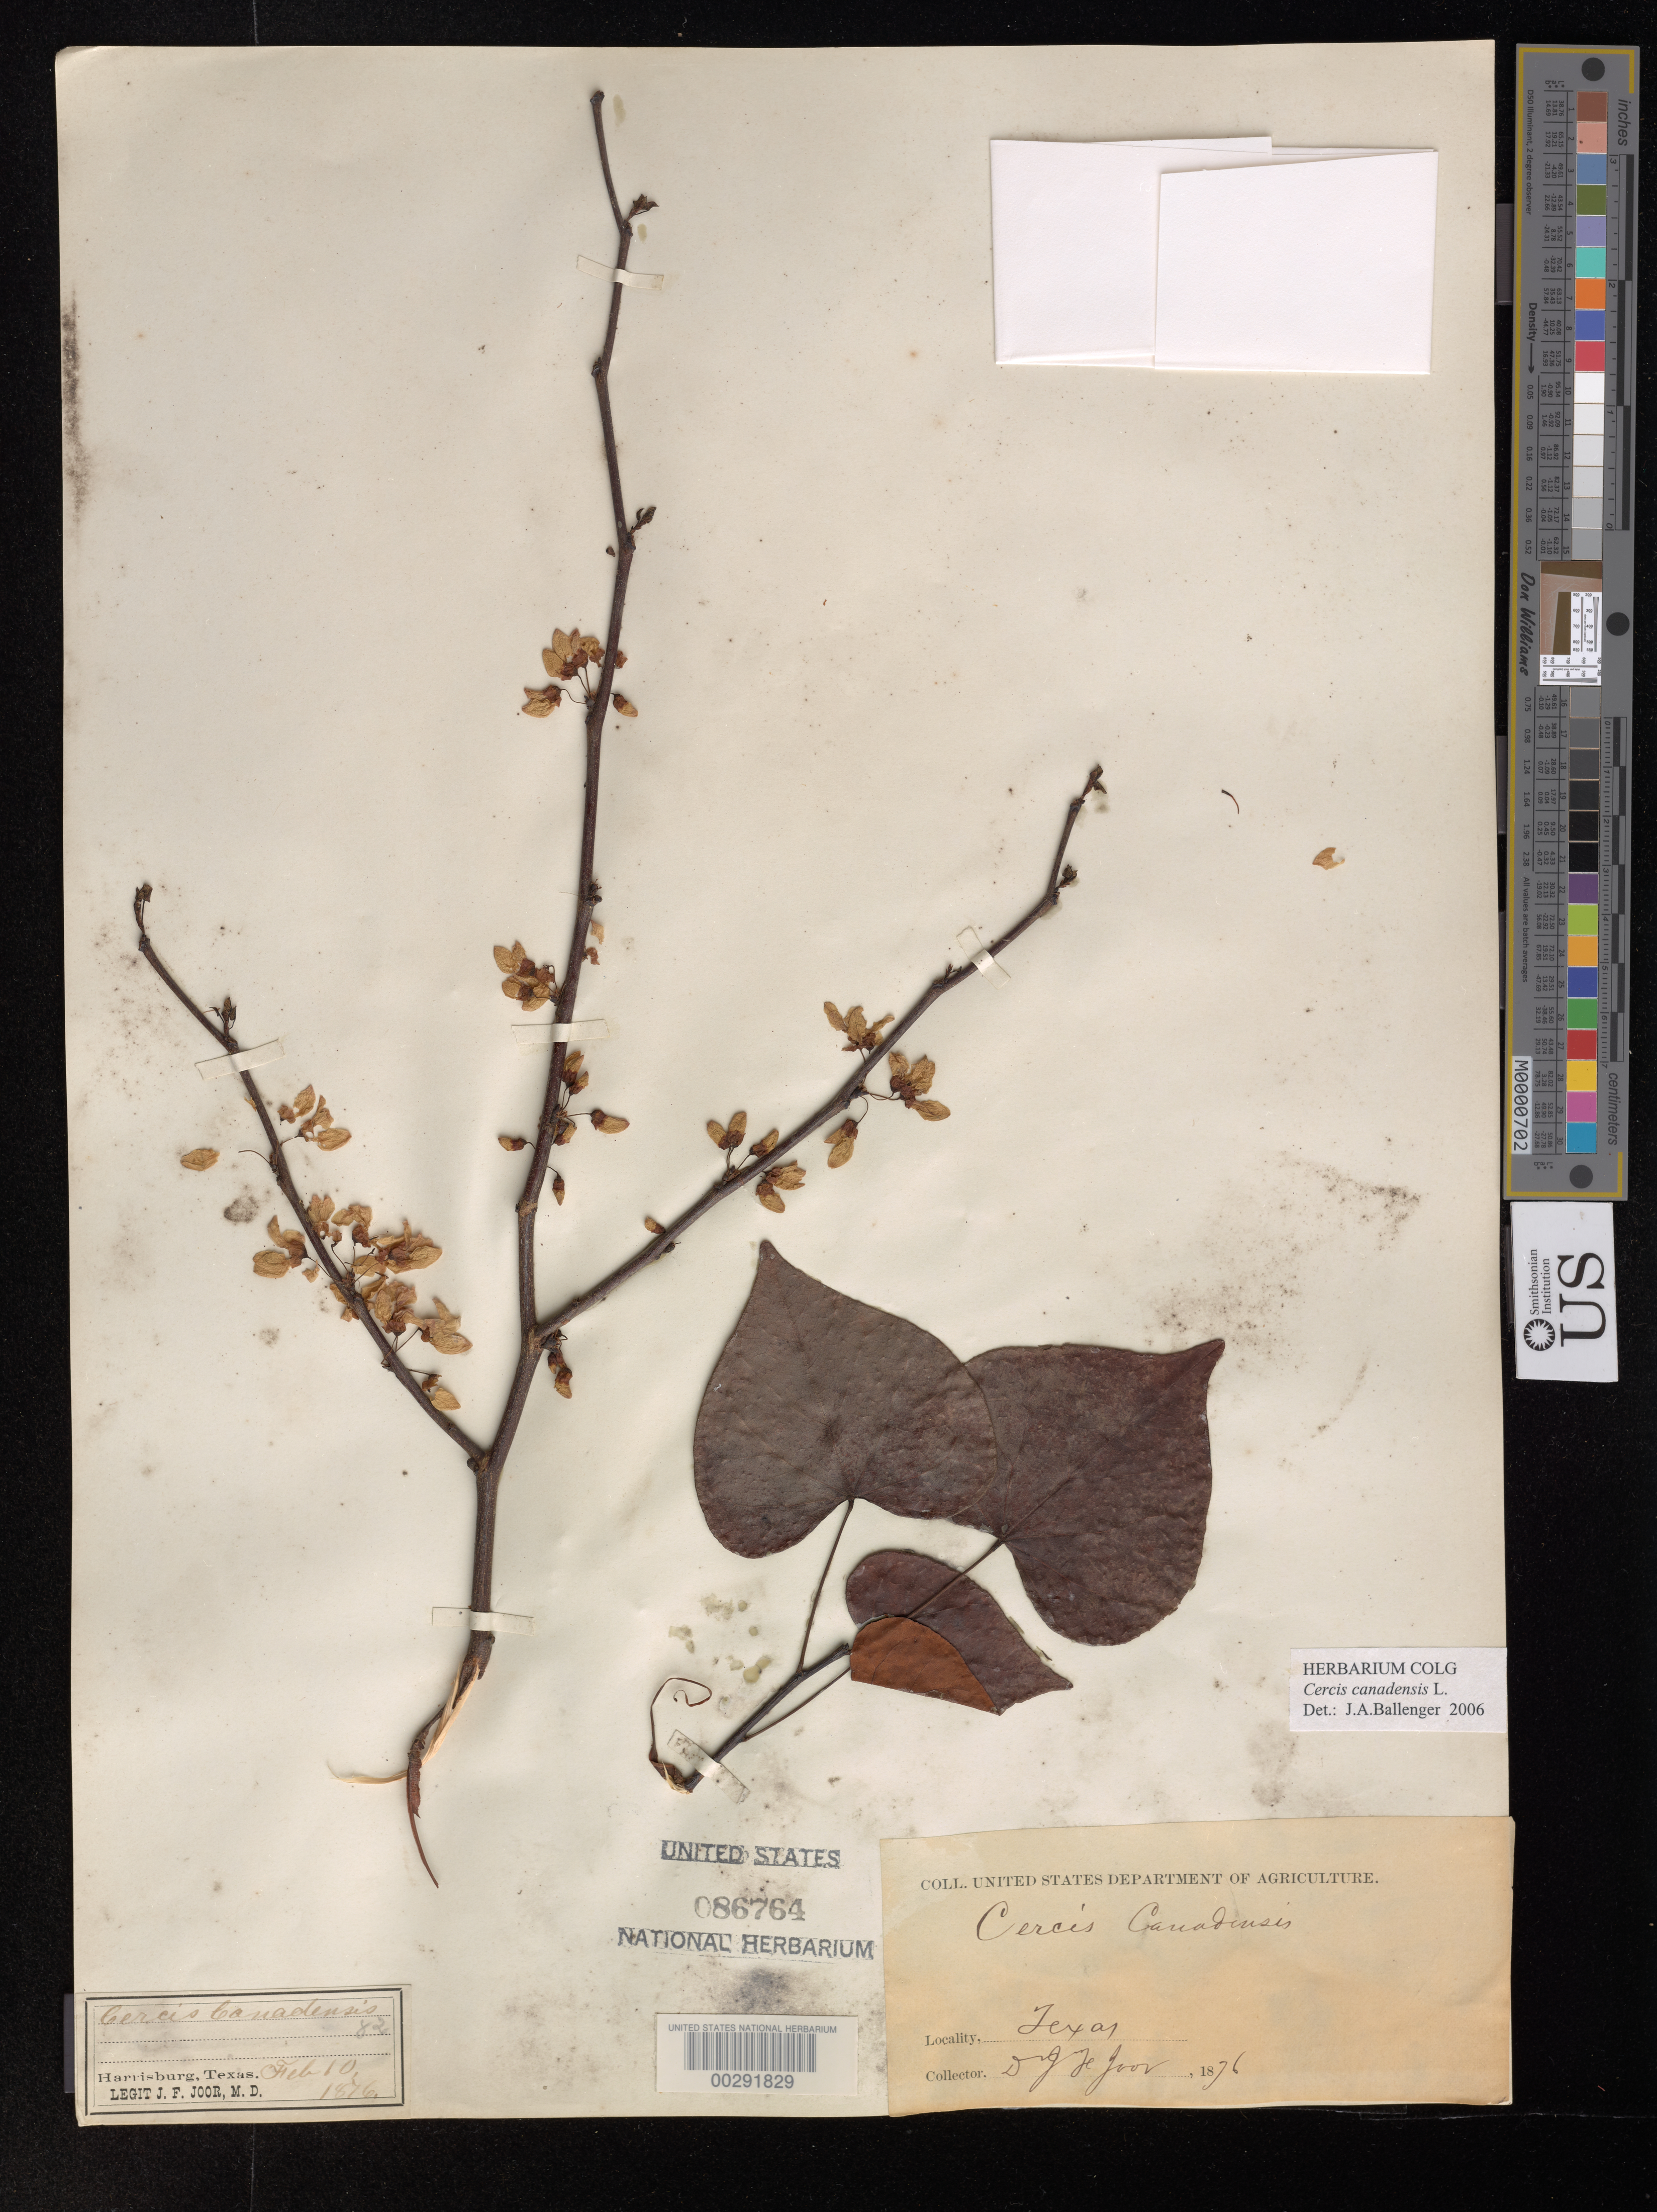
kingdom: Plantae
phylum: Tracheophyta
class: Magnoliopsida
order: Fabales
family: Fabaceae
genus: Cercis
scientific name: Cercis canadensis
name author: L.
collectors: J. F. Joor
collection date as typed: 10 Feb 1876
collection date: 1876-02-10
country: United States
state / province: Texas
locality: Harrisburg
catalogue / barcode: US 86764